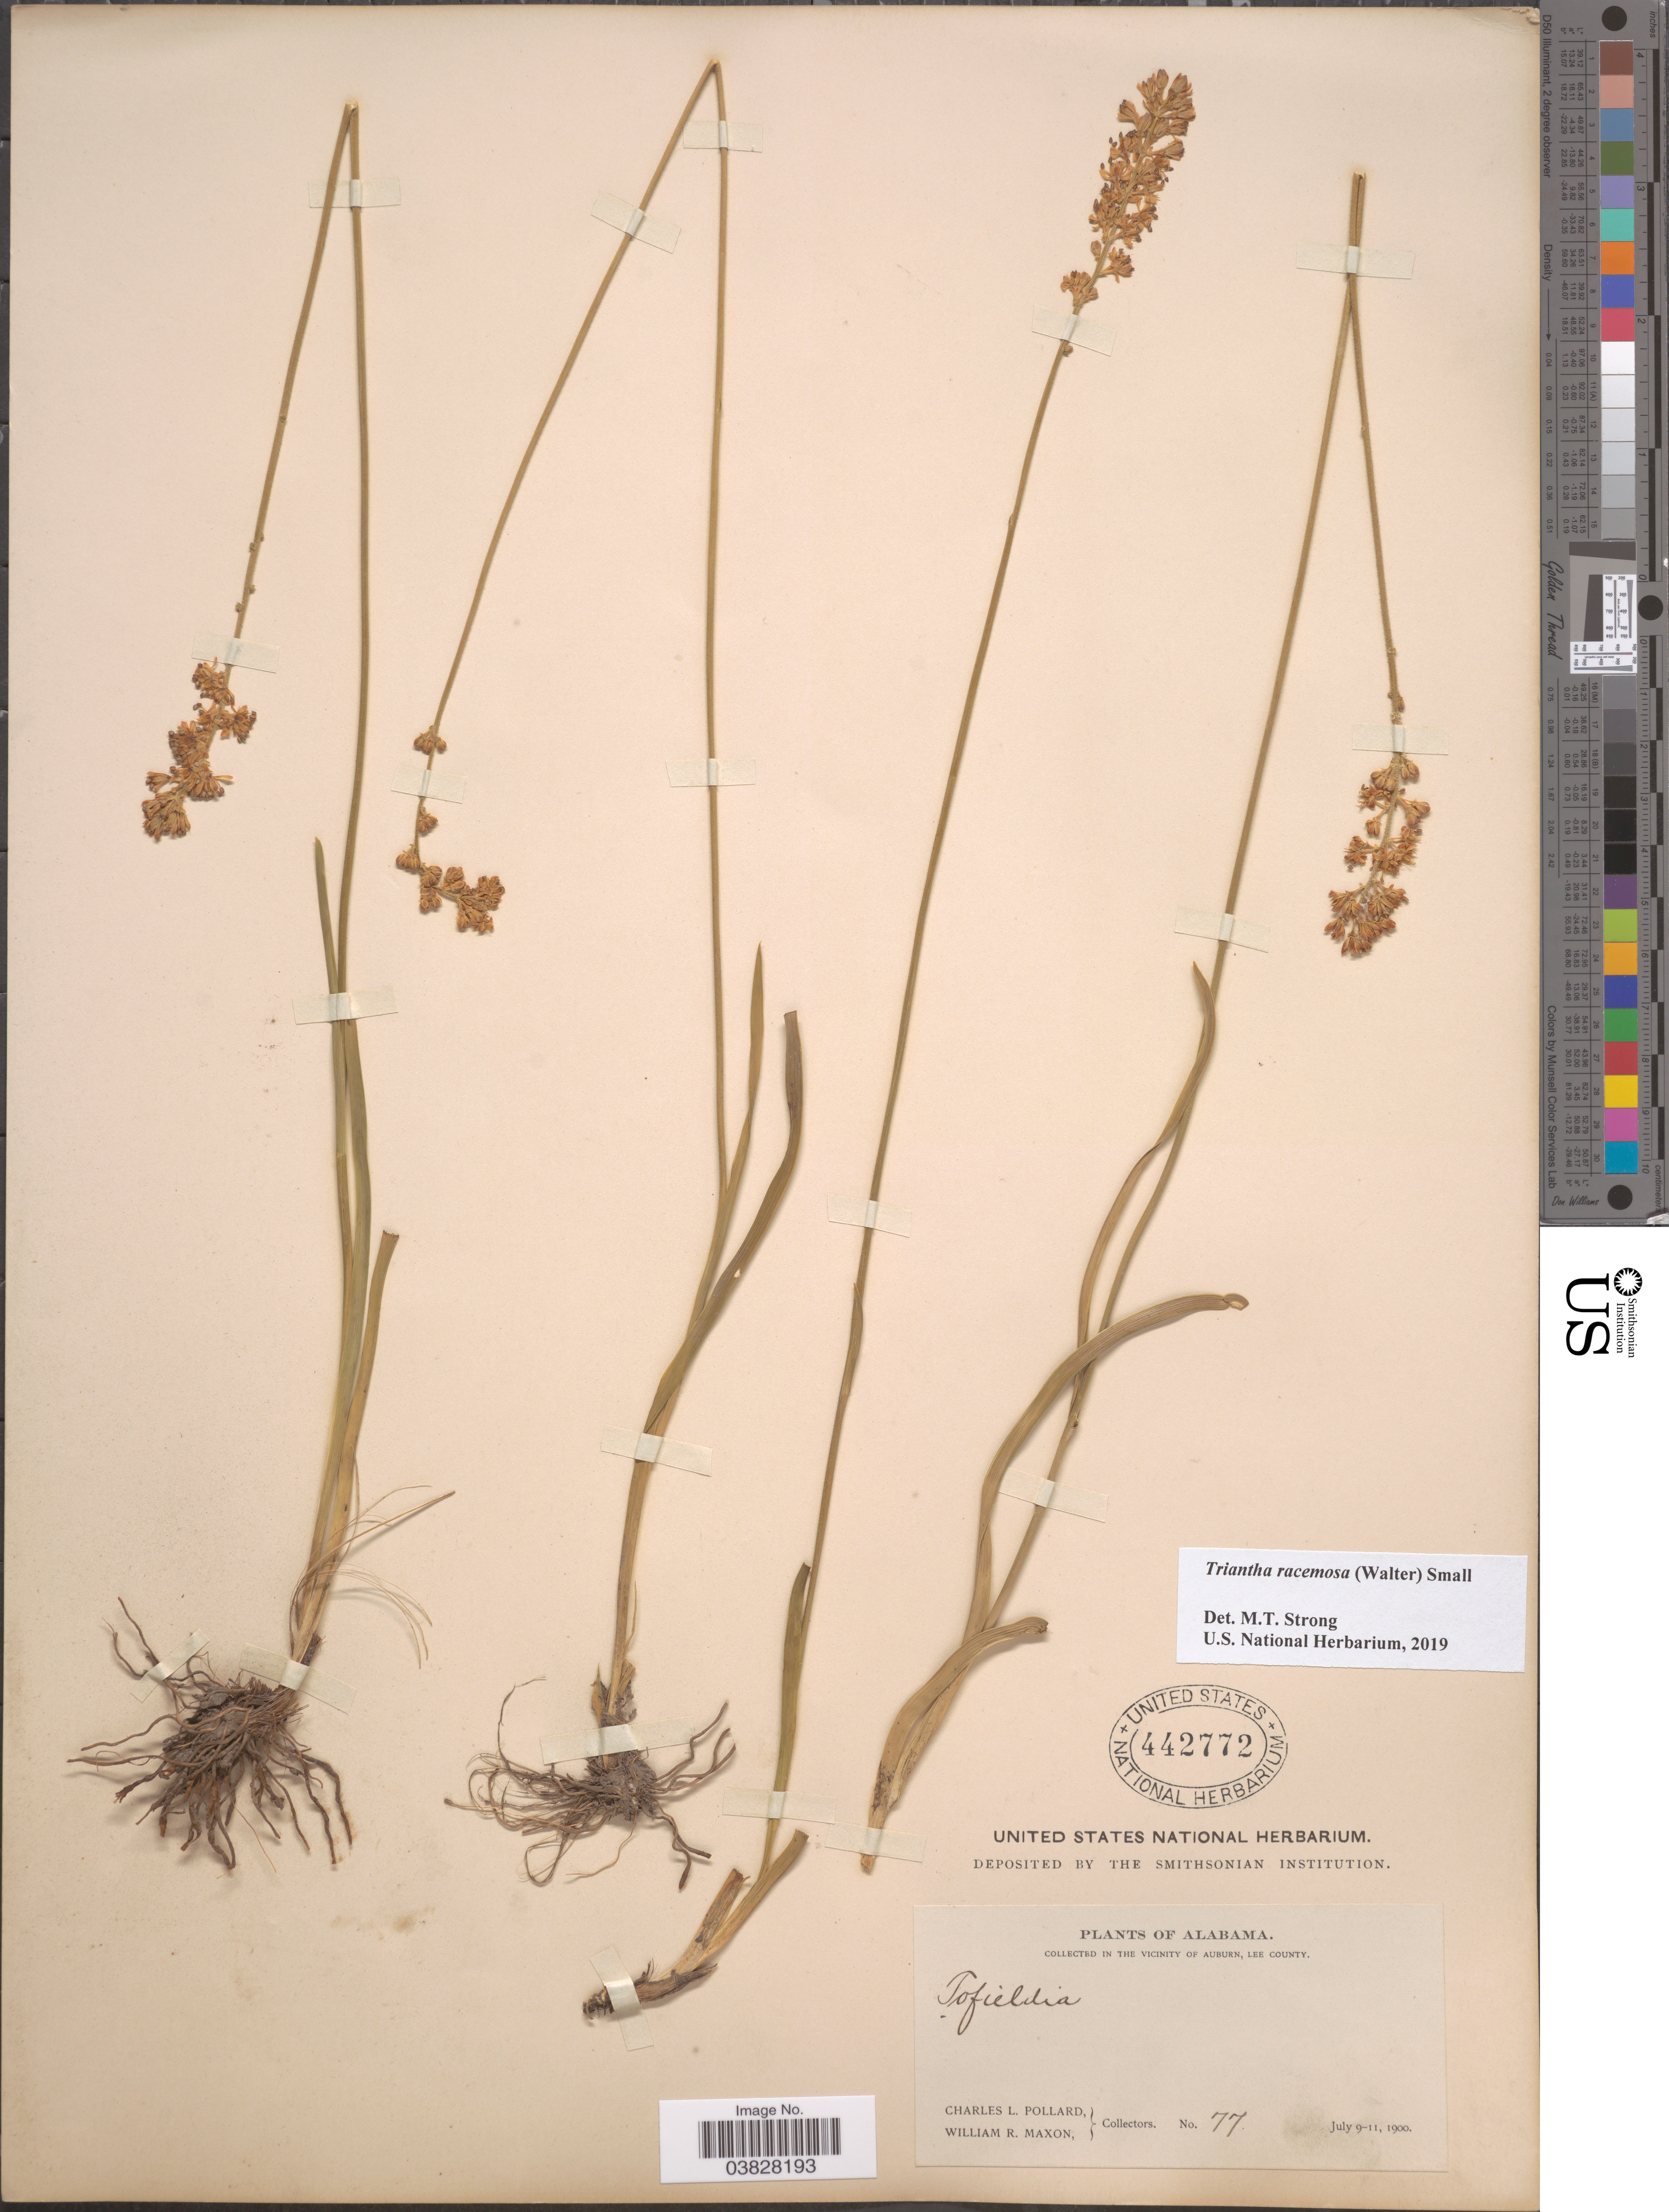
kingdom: Plantae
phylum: Tracheophyta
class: Liliopsida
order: Alismatales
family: Tofieldiaceae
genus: Triantha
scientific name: Triantha racemosa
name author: (Walter) Small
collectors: C. L. Pollard & W. R. Maxon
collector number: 77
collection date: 1900-07-09/1900-07-11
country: United States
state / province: Alabama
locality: In the Vicinity of Auburn, Lee County.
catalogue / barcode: US 442772